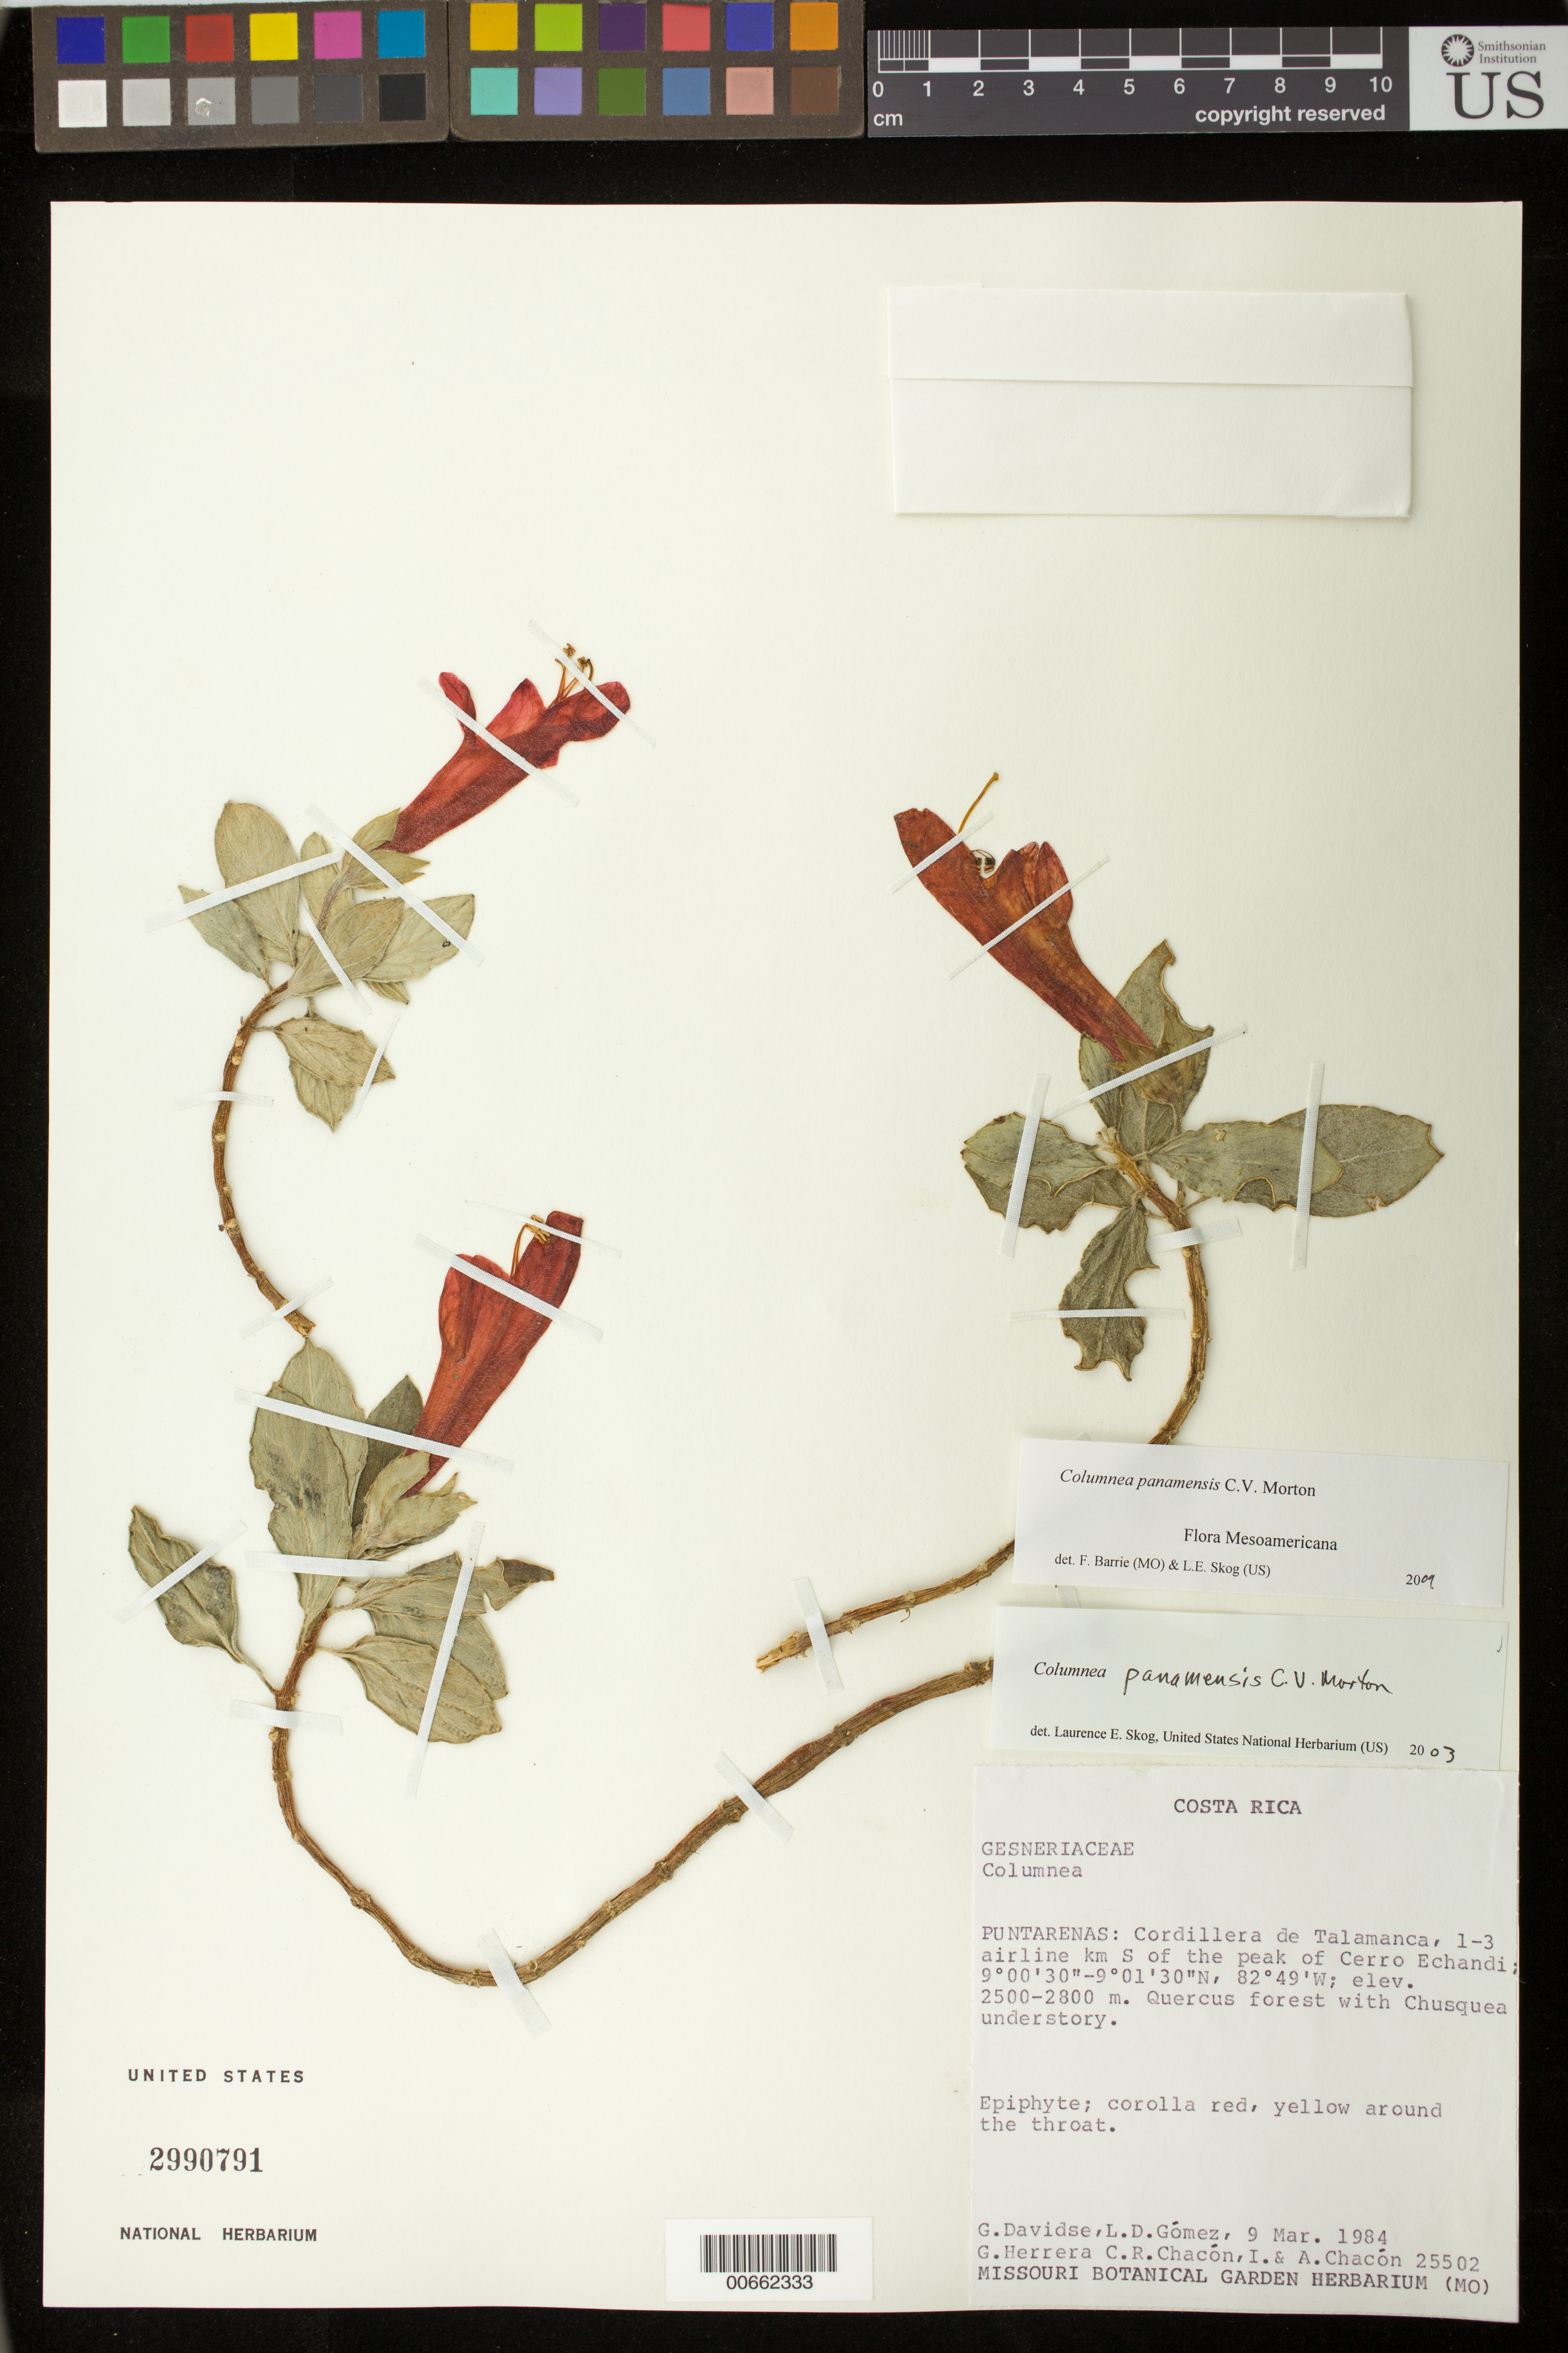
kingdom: Plantae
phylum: Tracheophyta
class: Magnoliopsida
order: Lamiales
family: Gesneriaceae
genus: Columnea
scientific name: Columnea panamensis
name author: C.V. Morton in Woodson & Seibert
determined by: Skog, Laurence E.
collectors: G. Davidse, L. D. Gómez, G. Herrera, R. Chacón, I. Chacón & A. Chacón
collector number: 25502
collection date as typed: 09 Mar 1984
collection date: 1984-03-09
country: Costa Rica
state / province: Puntarenas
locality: Cordillera de Talamanca, 1-3 airline km S of the peak of Cerro Echandi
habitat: Quercus forest with Chusquea understory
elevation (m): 2500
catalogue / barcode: US 2990791